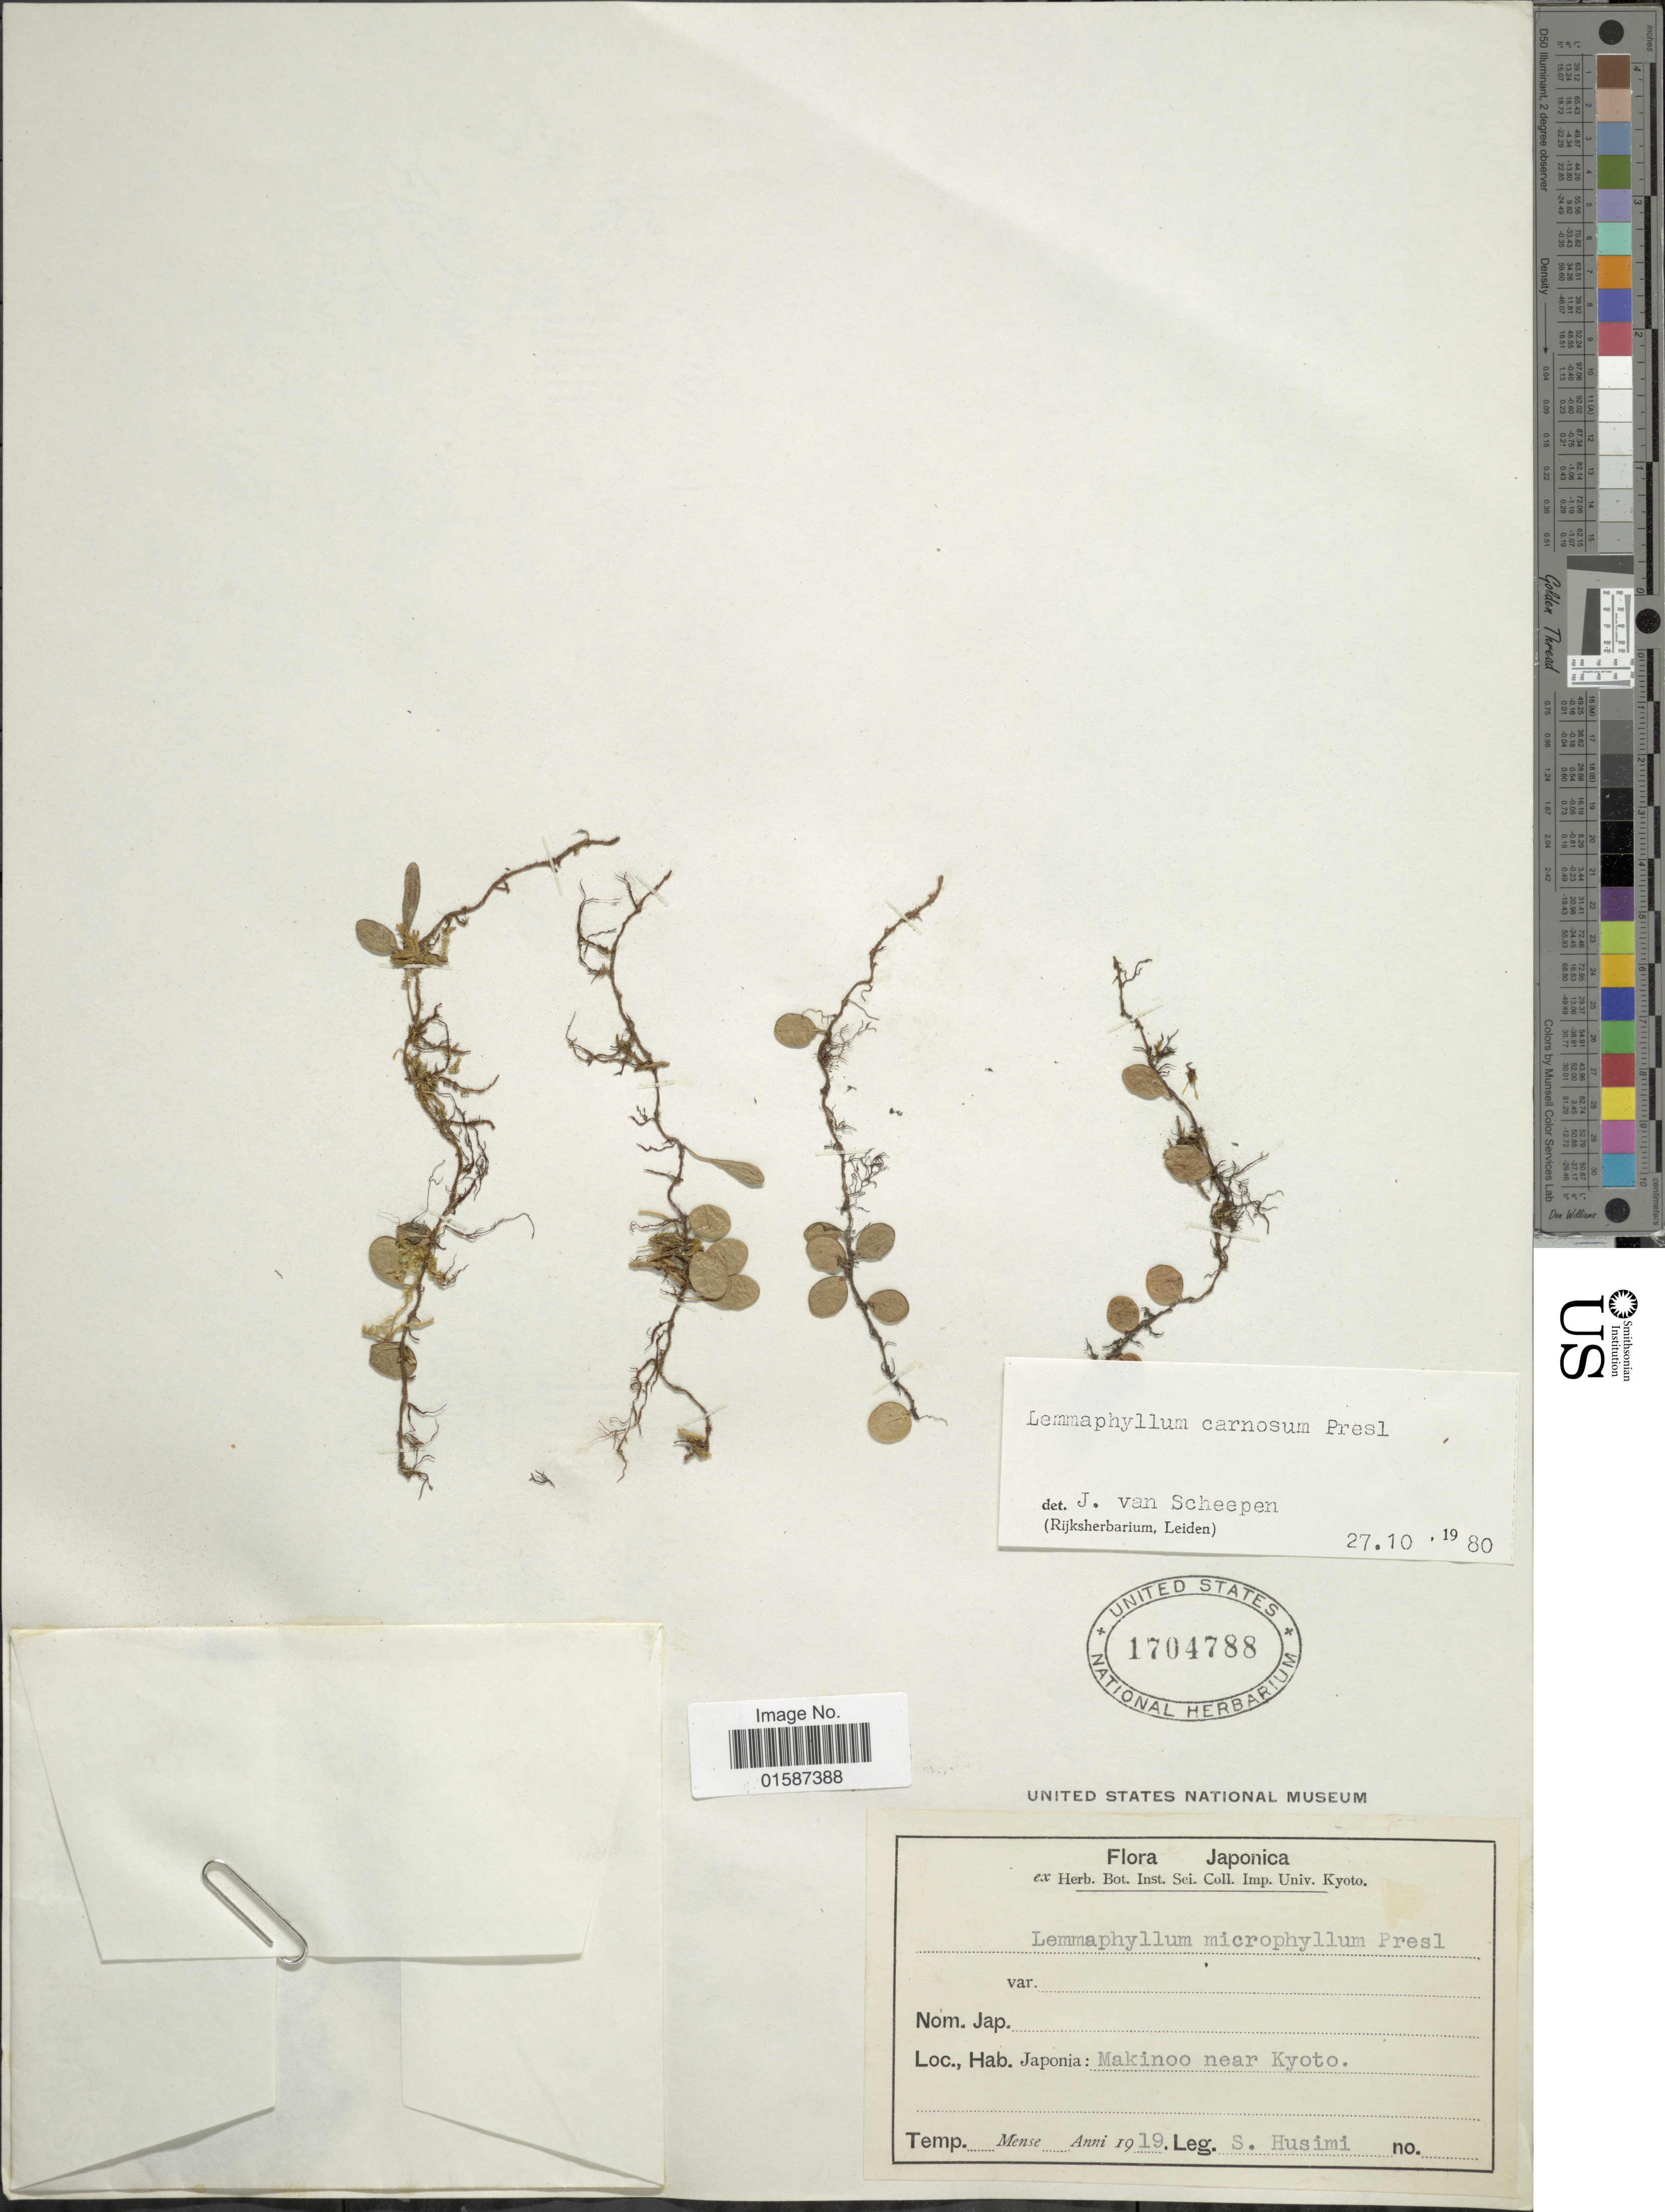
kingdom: Plantae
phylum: Tracheophyta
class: Polypodiopsida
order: Polypodiales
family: Polypodiaceae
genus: Lemmaphyllum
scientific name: Lemmaphyllum microphyllum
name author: C. Presl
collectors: S. Husimi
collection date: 1919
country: Japan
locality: Japonia: Makinoo near Kyoto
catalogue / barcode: US 1704788